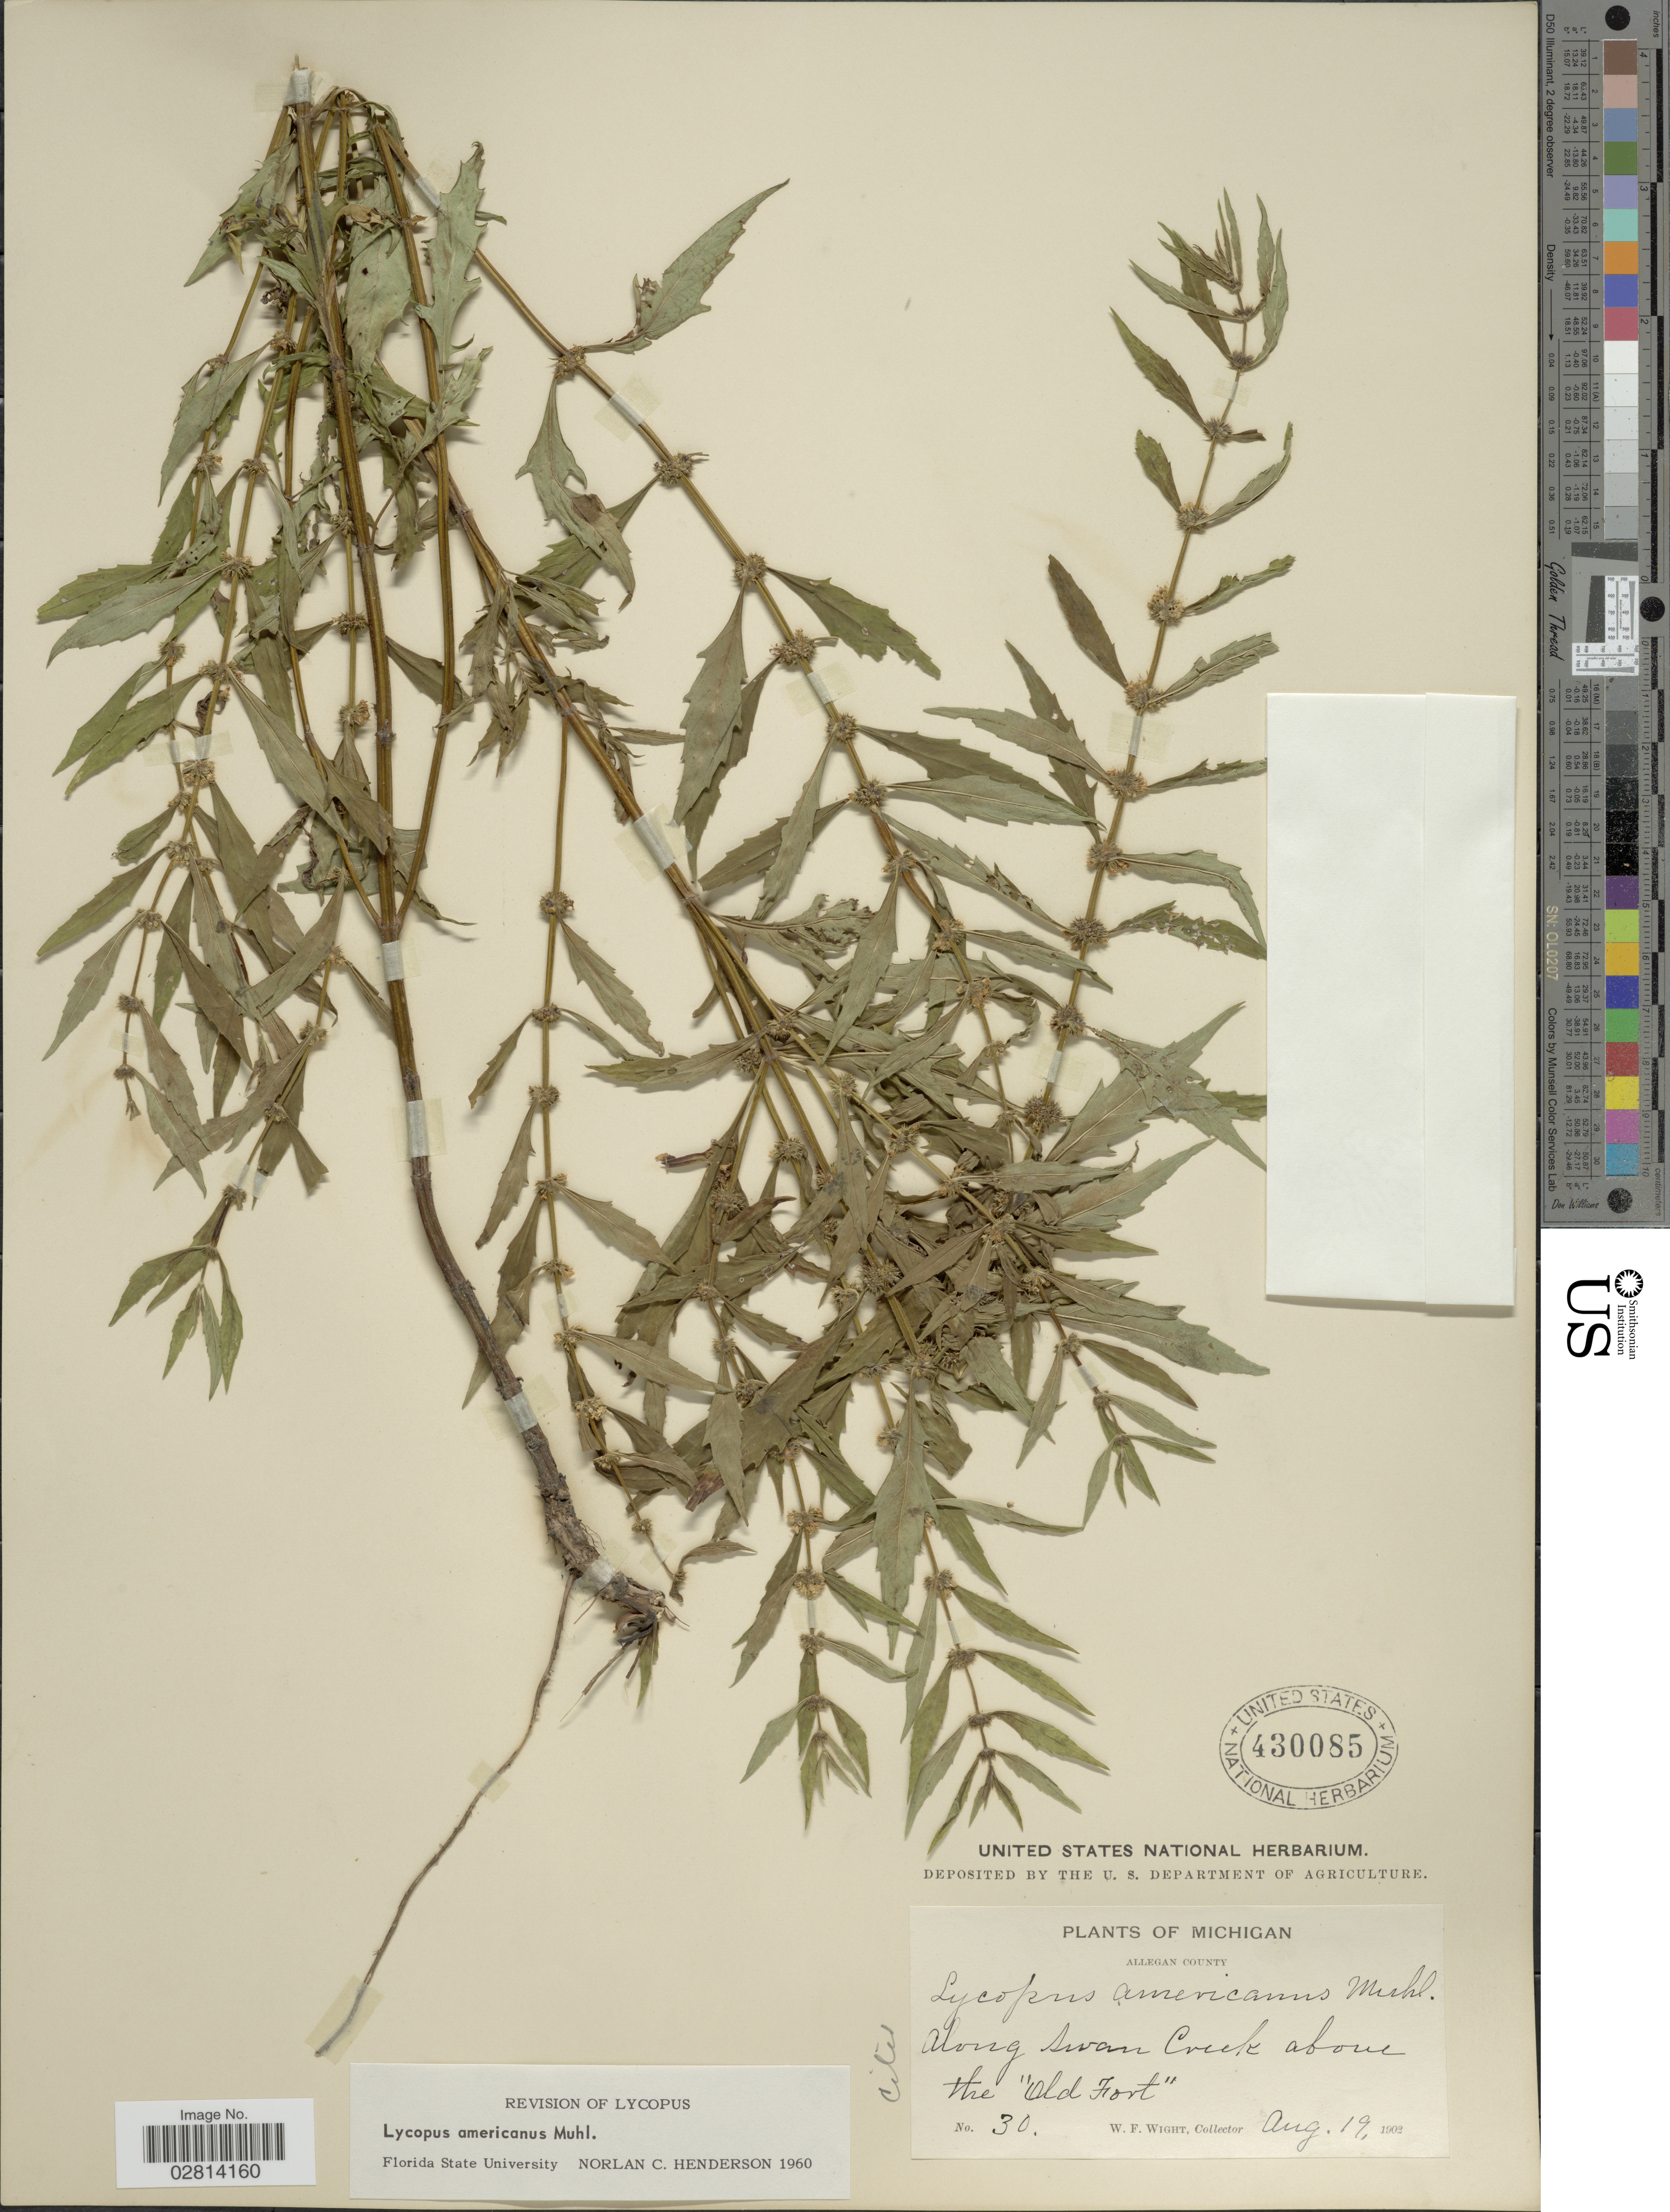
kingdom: Plantae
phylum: Tracheophyta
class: Magnoliopsida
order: Lamiales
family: Lamiaceae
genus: Lycopus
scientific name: Lycopus americanus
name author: Muhl. ex W.P.C. Barton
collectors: W. Wight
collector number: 30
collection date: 1902-08-19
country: United States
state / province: Michigan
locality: Allegan County, along Swan Creek above the "Old Fort".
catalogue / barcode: US 430085